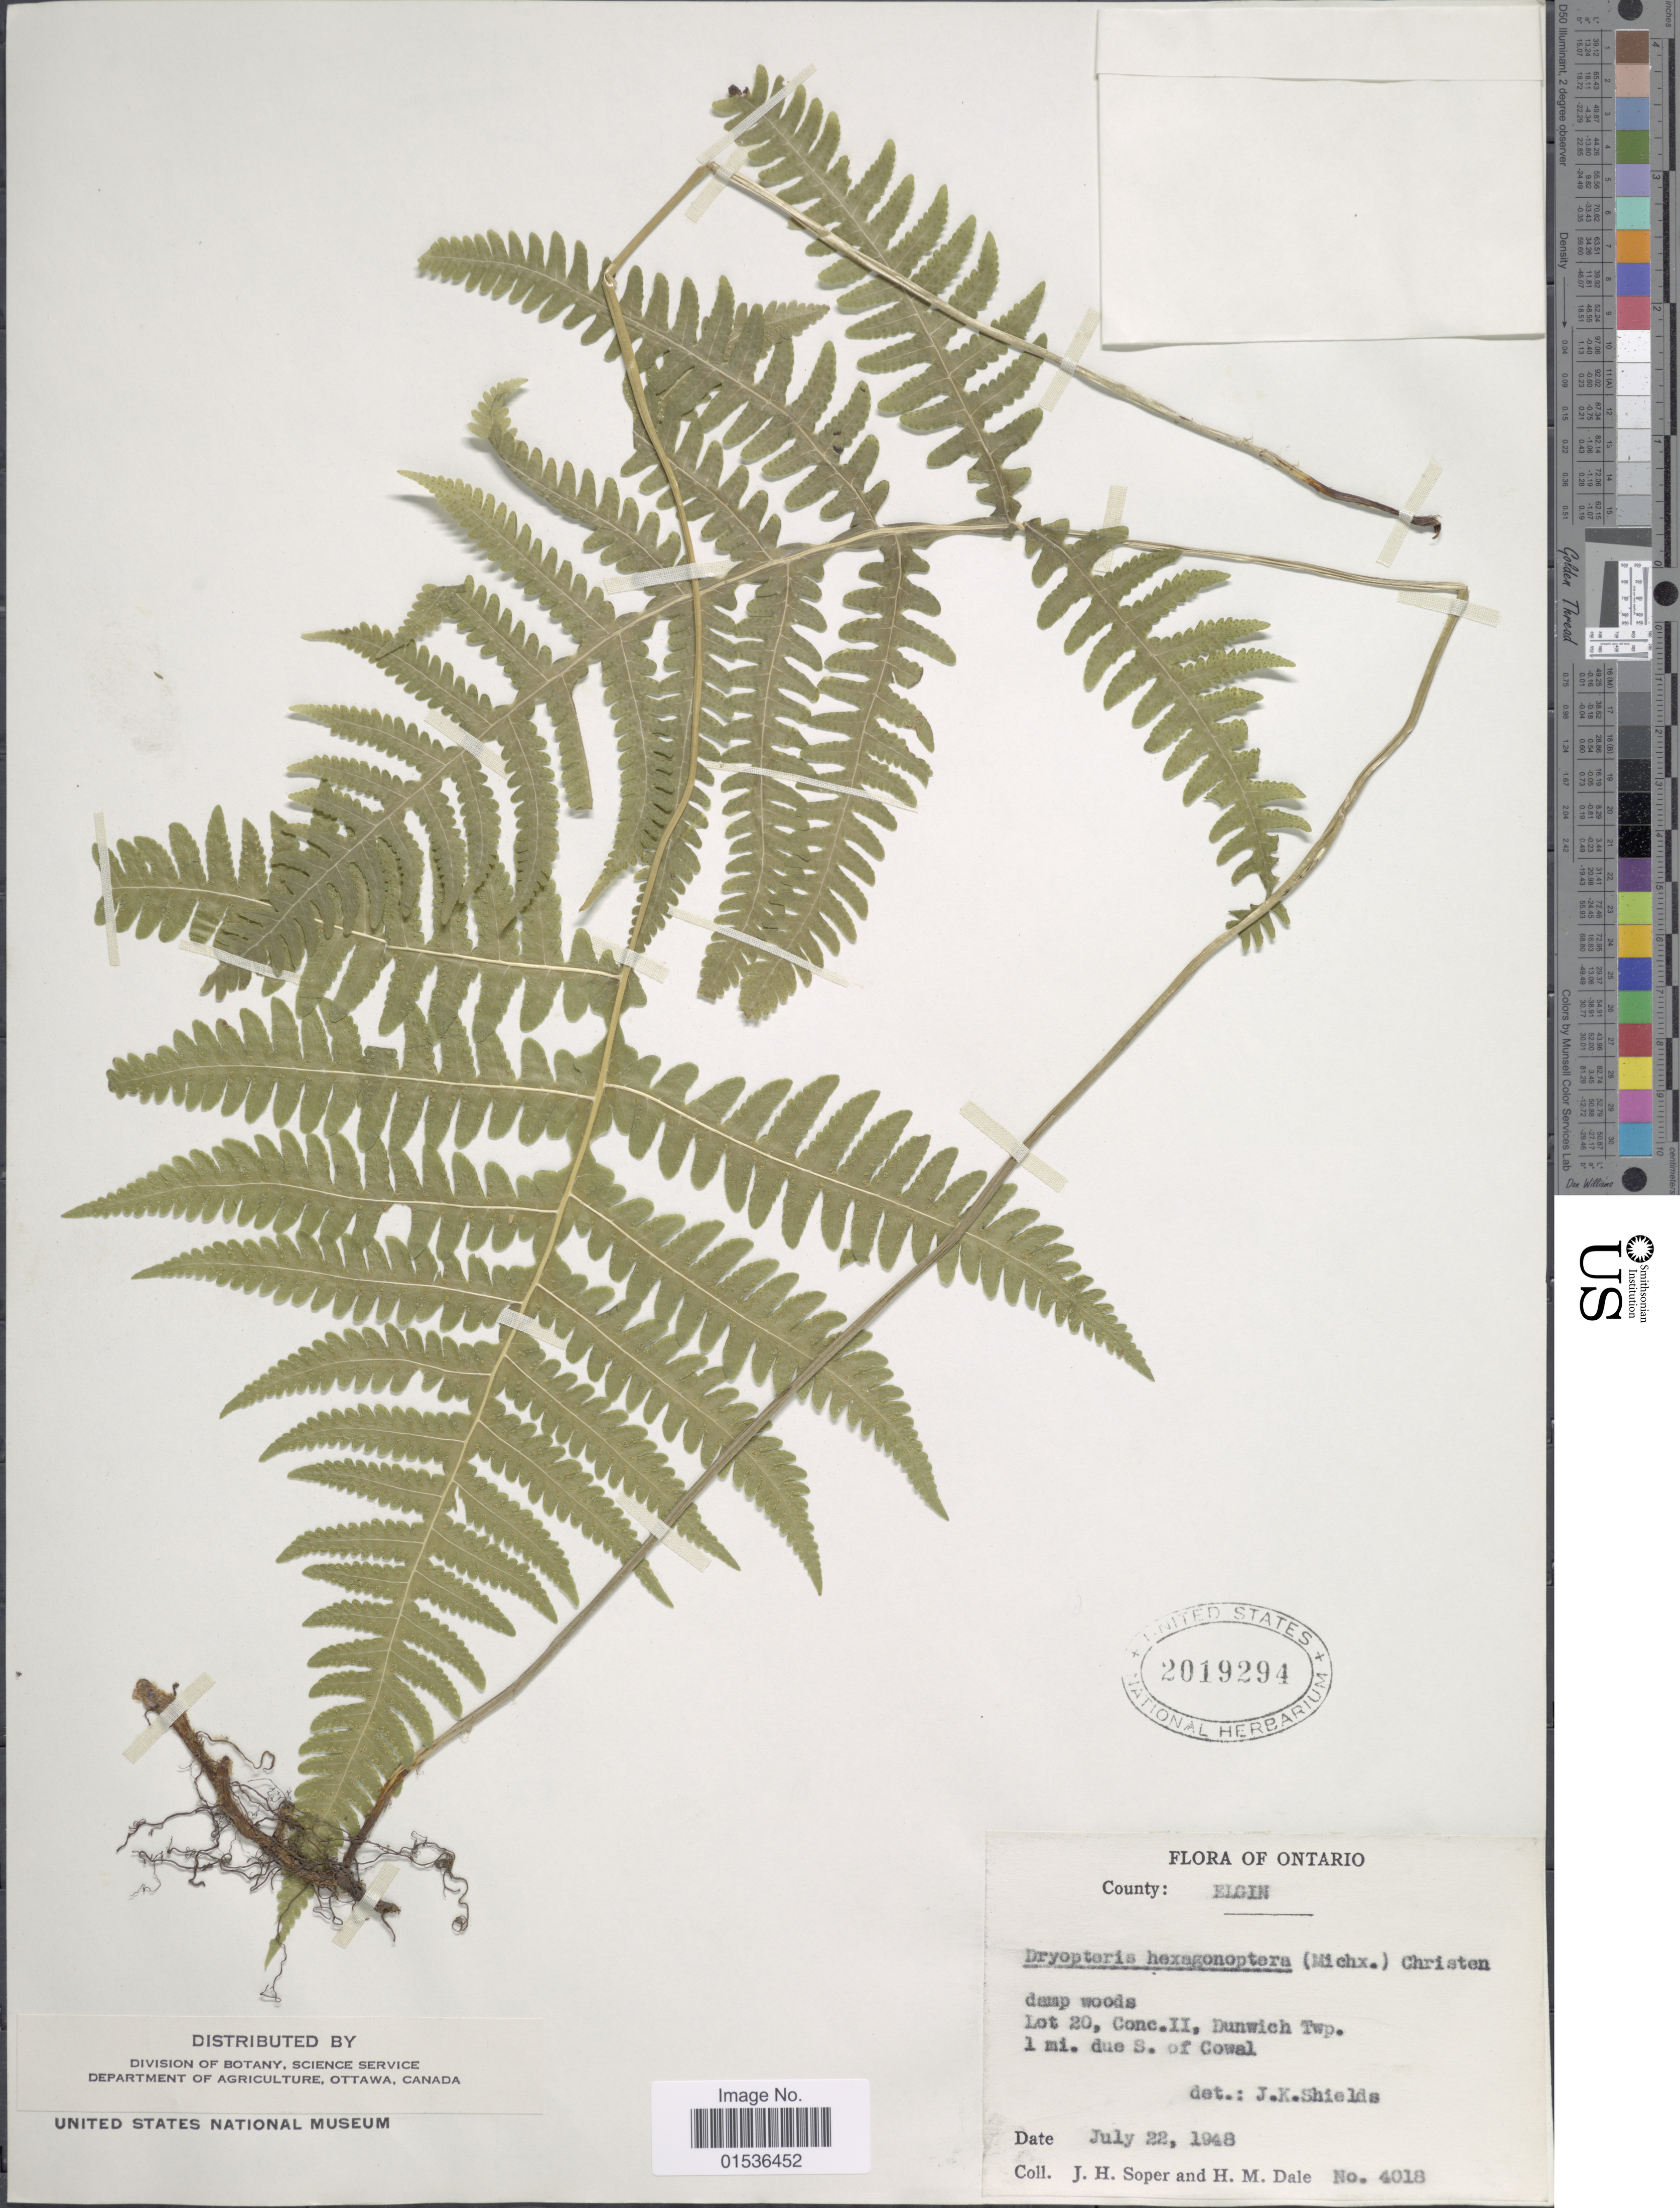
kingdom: Plantae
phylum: Tracheophyta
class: Polypodiopsida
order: Polypodiales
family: Thelypteridaceae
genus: Phegopteris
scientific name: Phegopteris hexagonoptera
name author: (Michx.) Fée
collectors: J. H. Soper & H. M. Dale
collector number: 4018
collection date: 1948-07-22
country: Canada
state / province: Ontario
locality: Ontario, County Elgin. Lot. 20, Conc. II, Dunwich Twp. 1 mi. due S. of Cowal.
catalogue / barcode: US 2019294